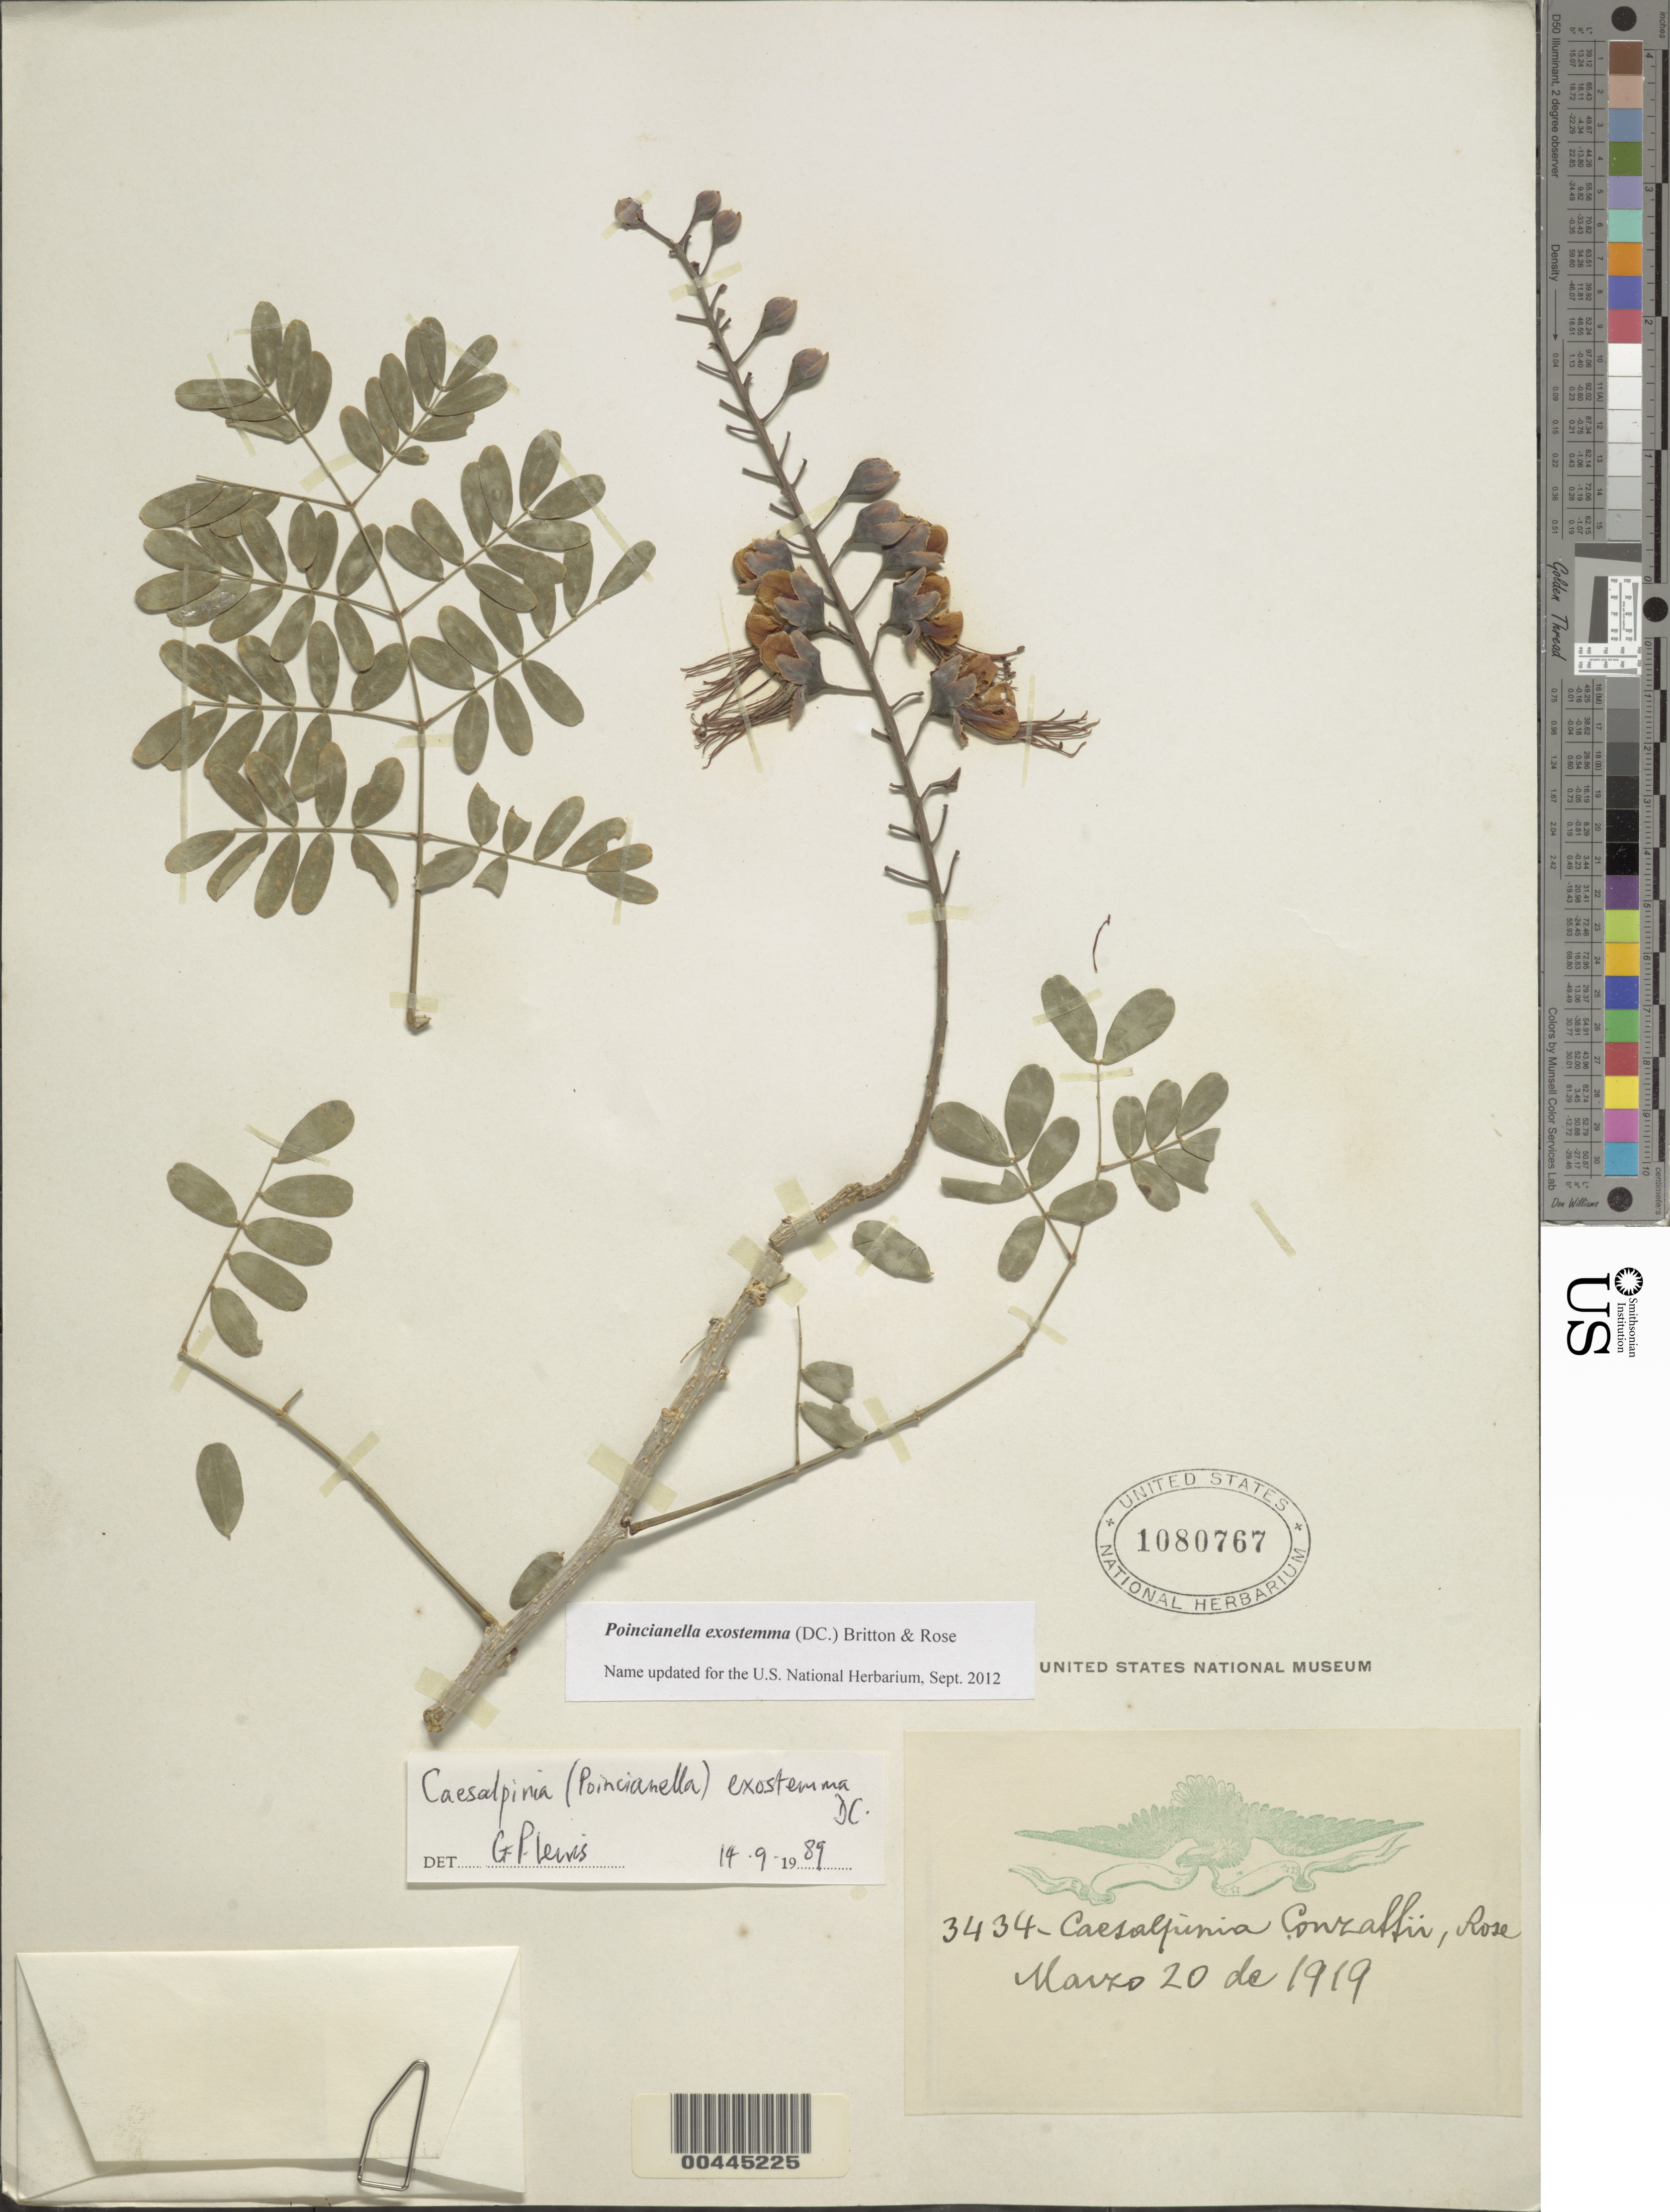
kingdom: Plantae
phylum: Tracheophyta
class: Magnoliopsida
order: Fabales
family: Fabaceae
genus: Erythrostemon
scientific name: Erythrostemon exostemma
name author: (Moc. & Sessé ex DC.) Gagnon & G.P. Lewis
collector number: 3434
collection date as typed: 20 Mar 1919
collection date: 1919-03-20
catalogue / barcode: US 1080767